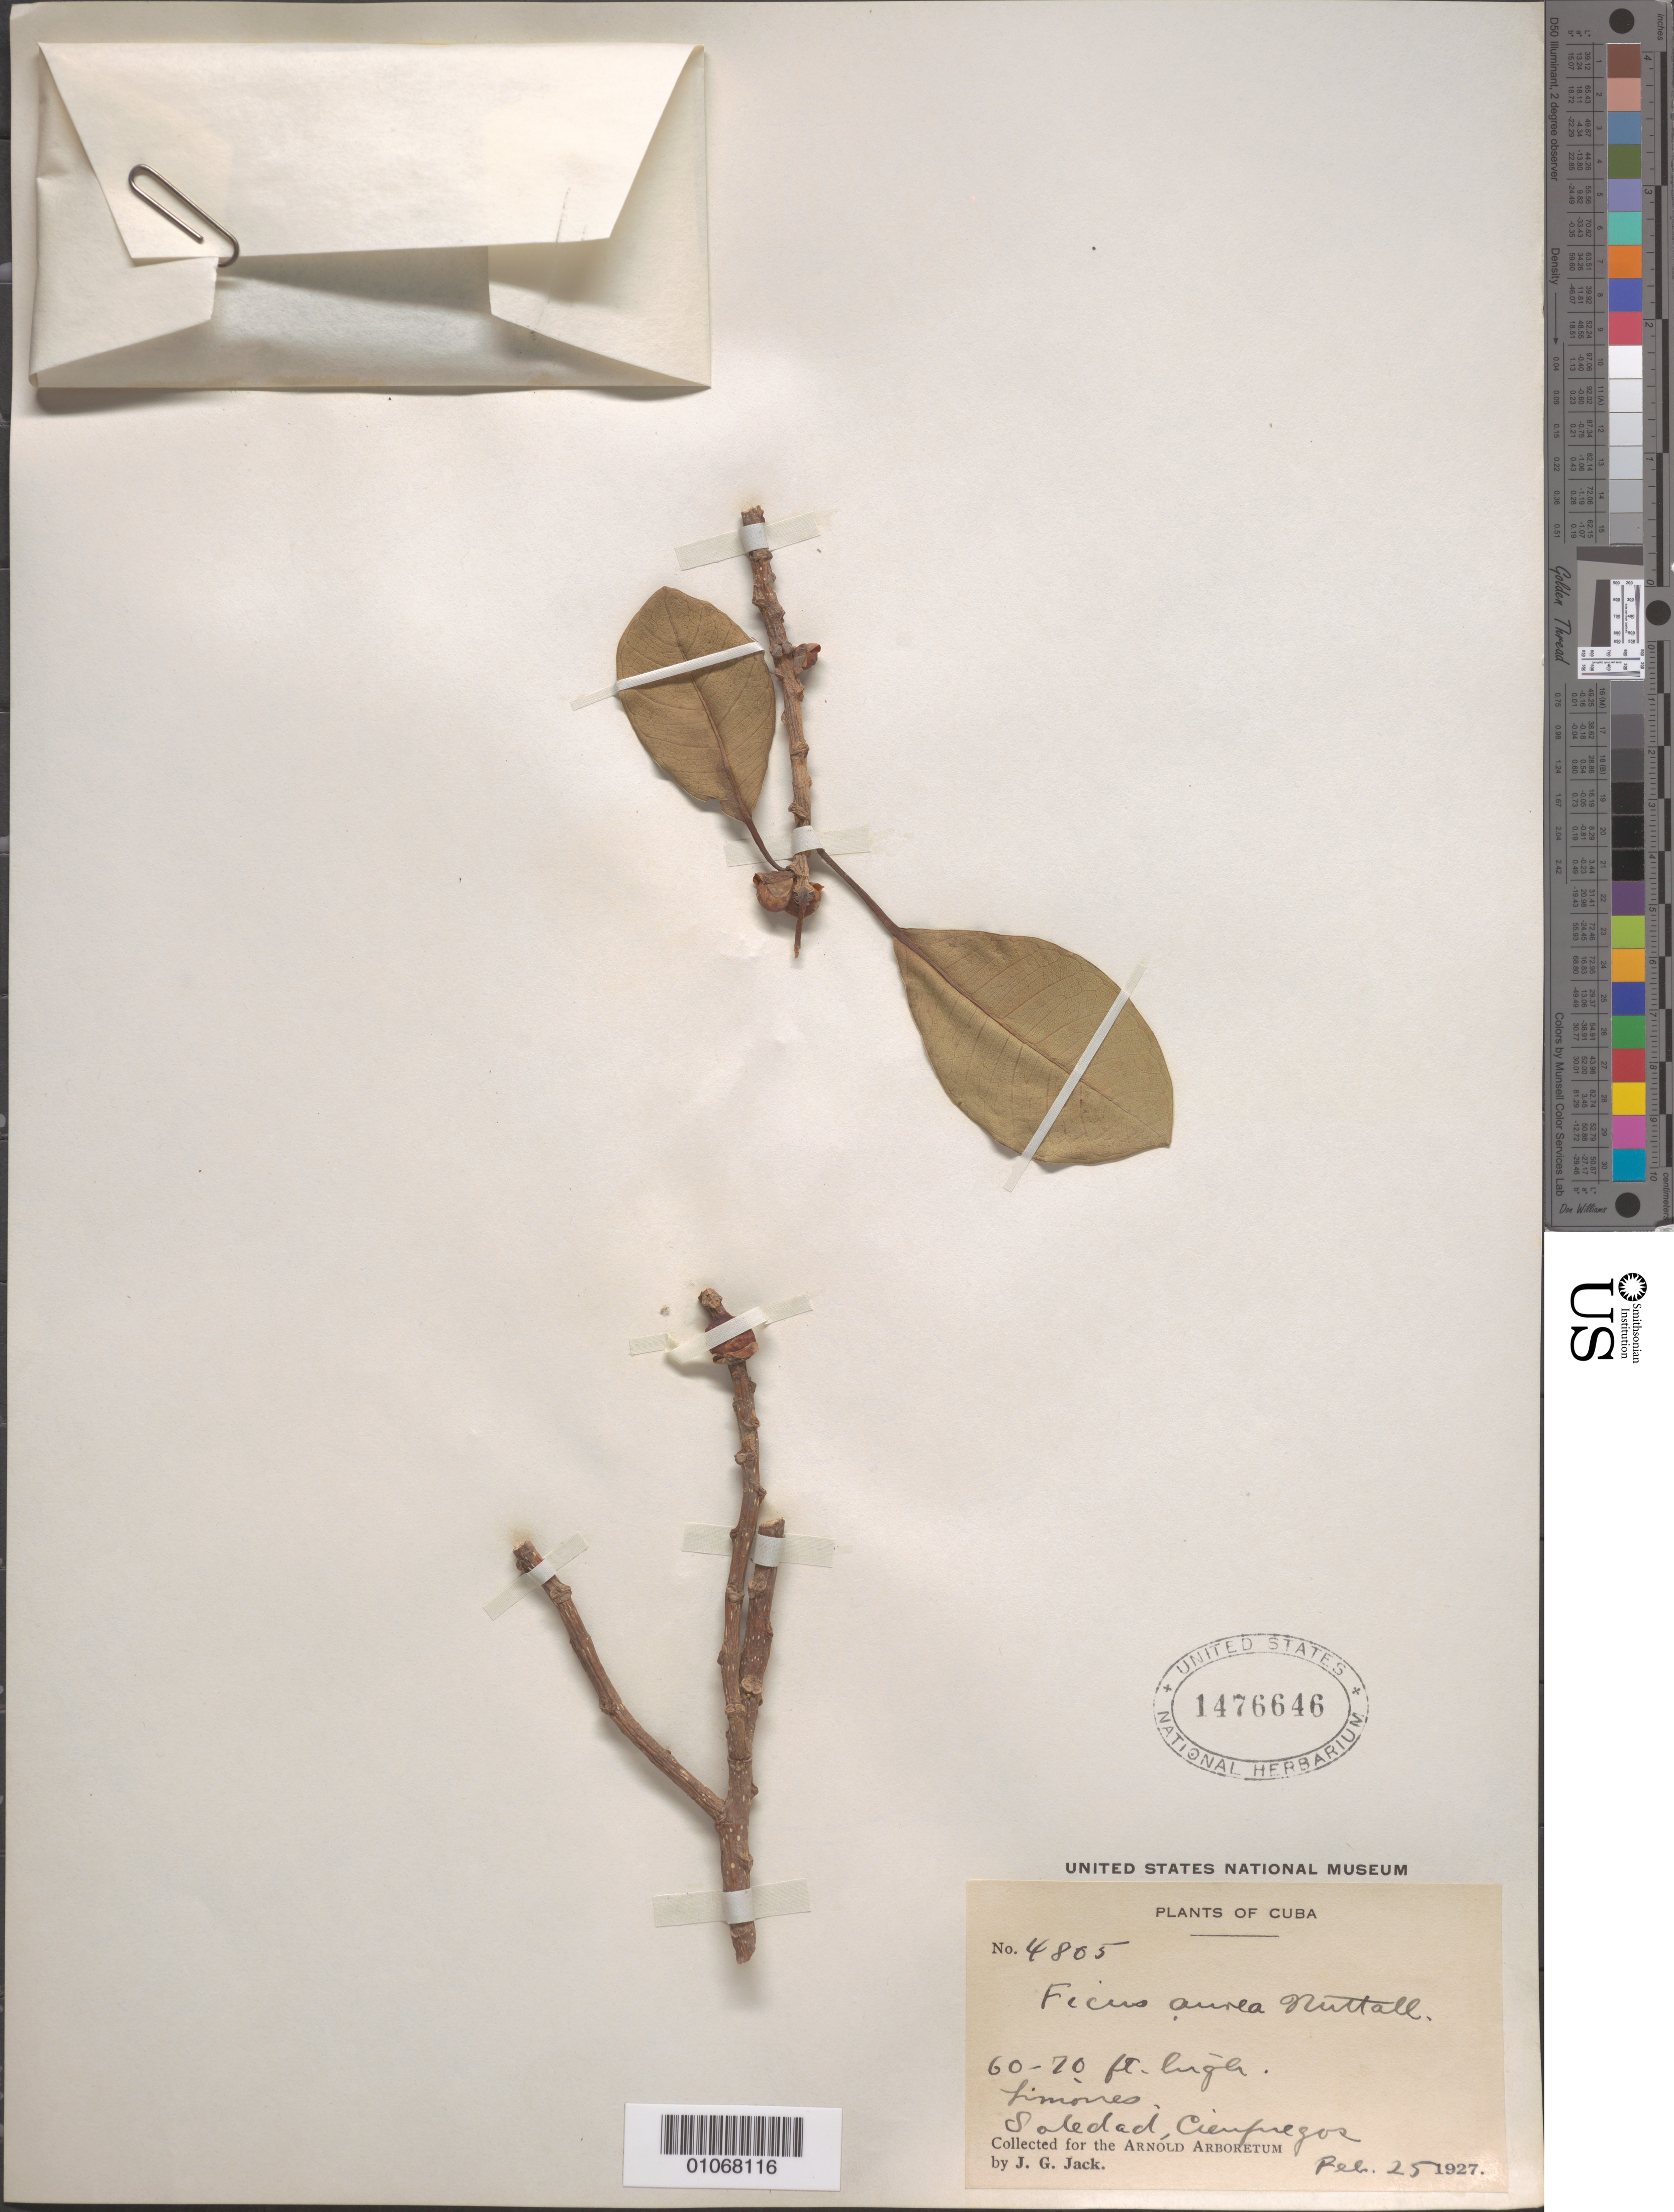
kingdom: Plantae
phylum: Tracheophyta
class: Magnoliopsida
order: Rosales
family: Moraceae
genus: Ficus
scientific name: Ficus aurea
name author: Nutt.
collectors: J. G. Jack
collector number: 4805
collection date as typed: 25 Feb 1927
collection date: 1927-02-25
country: Cuba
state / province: Cienfuegos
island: Cuba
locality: Timones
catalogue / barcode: US 1476646